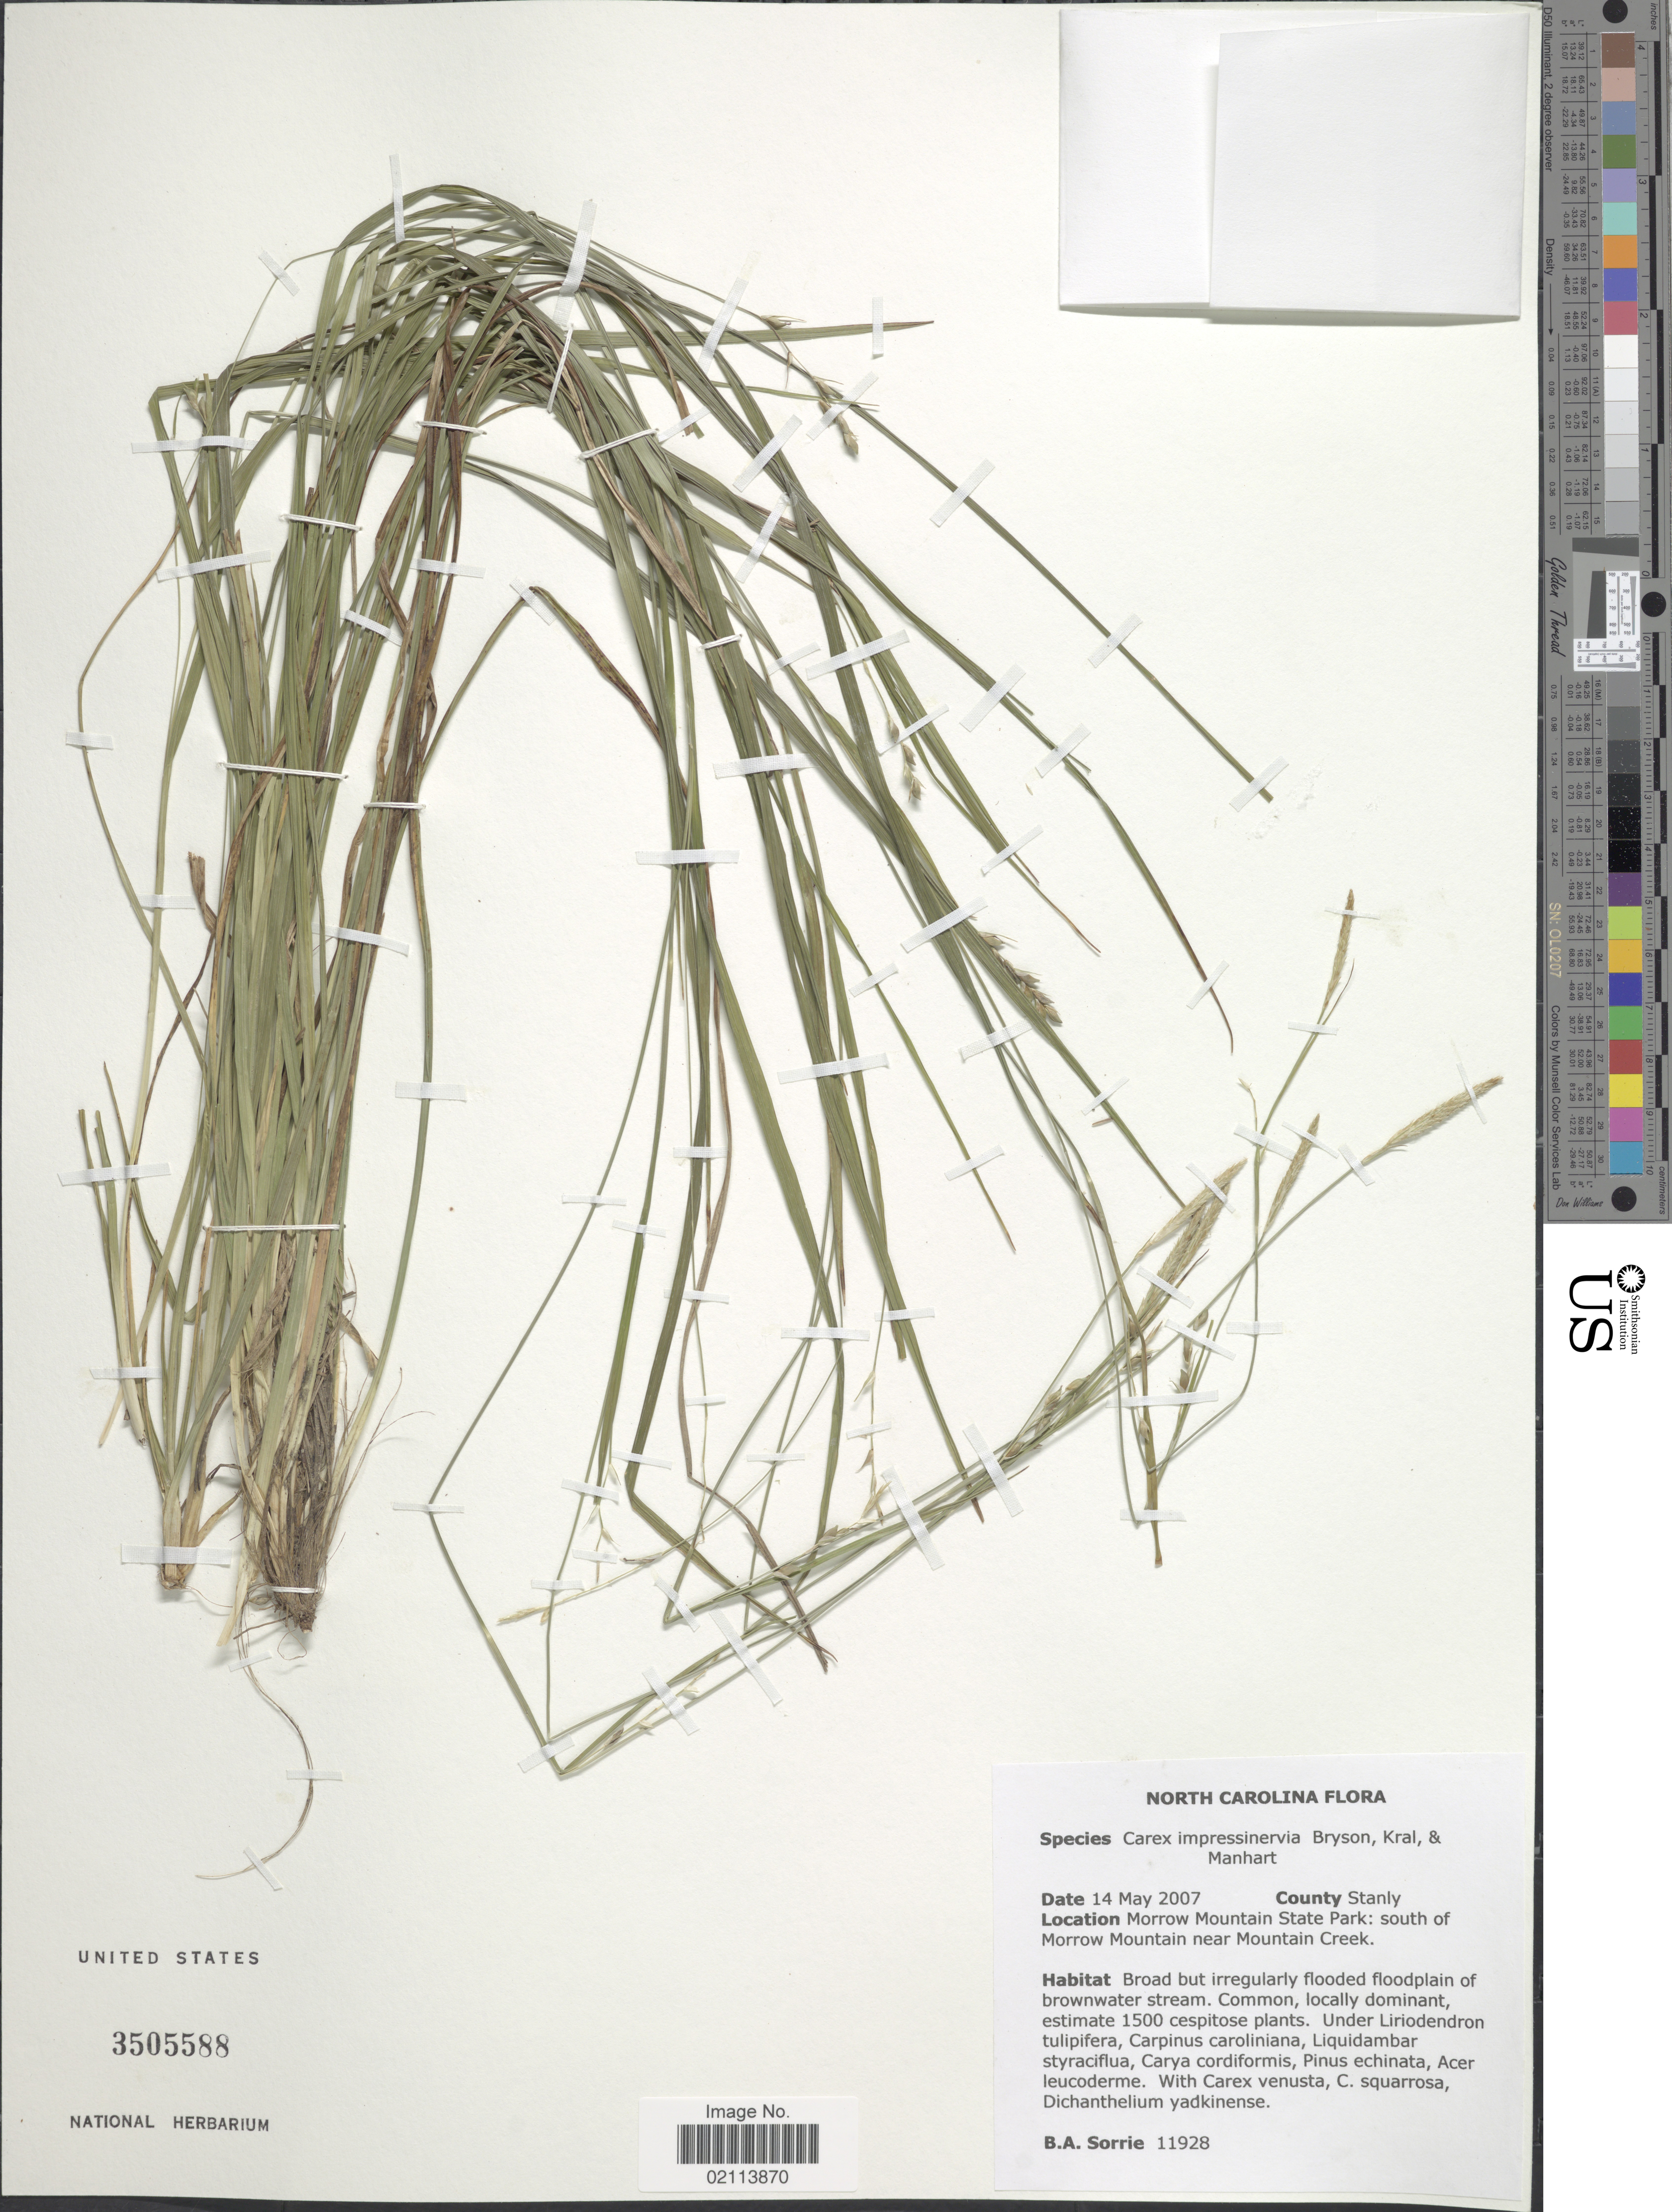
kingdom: Plantae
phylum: Tracheophyta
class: Liliopsida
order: Poales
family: Cyperaceae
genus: Carex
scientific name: Carex impressinervia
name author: Bryson et al.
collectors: B. Sorrie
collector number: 11928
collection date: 2007-05-14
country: United States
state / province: North Carolina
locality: Morrow Mountain State Park, south of Morrow Mountain near Mountain Creek, County Stanly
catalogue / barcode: US 3505588